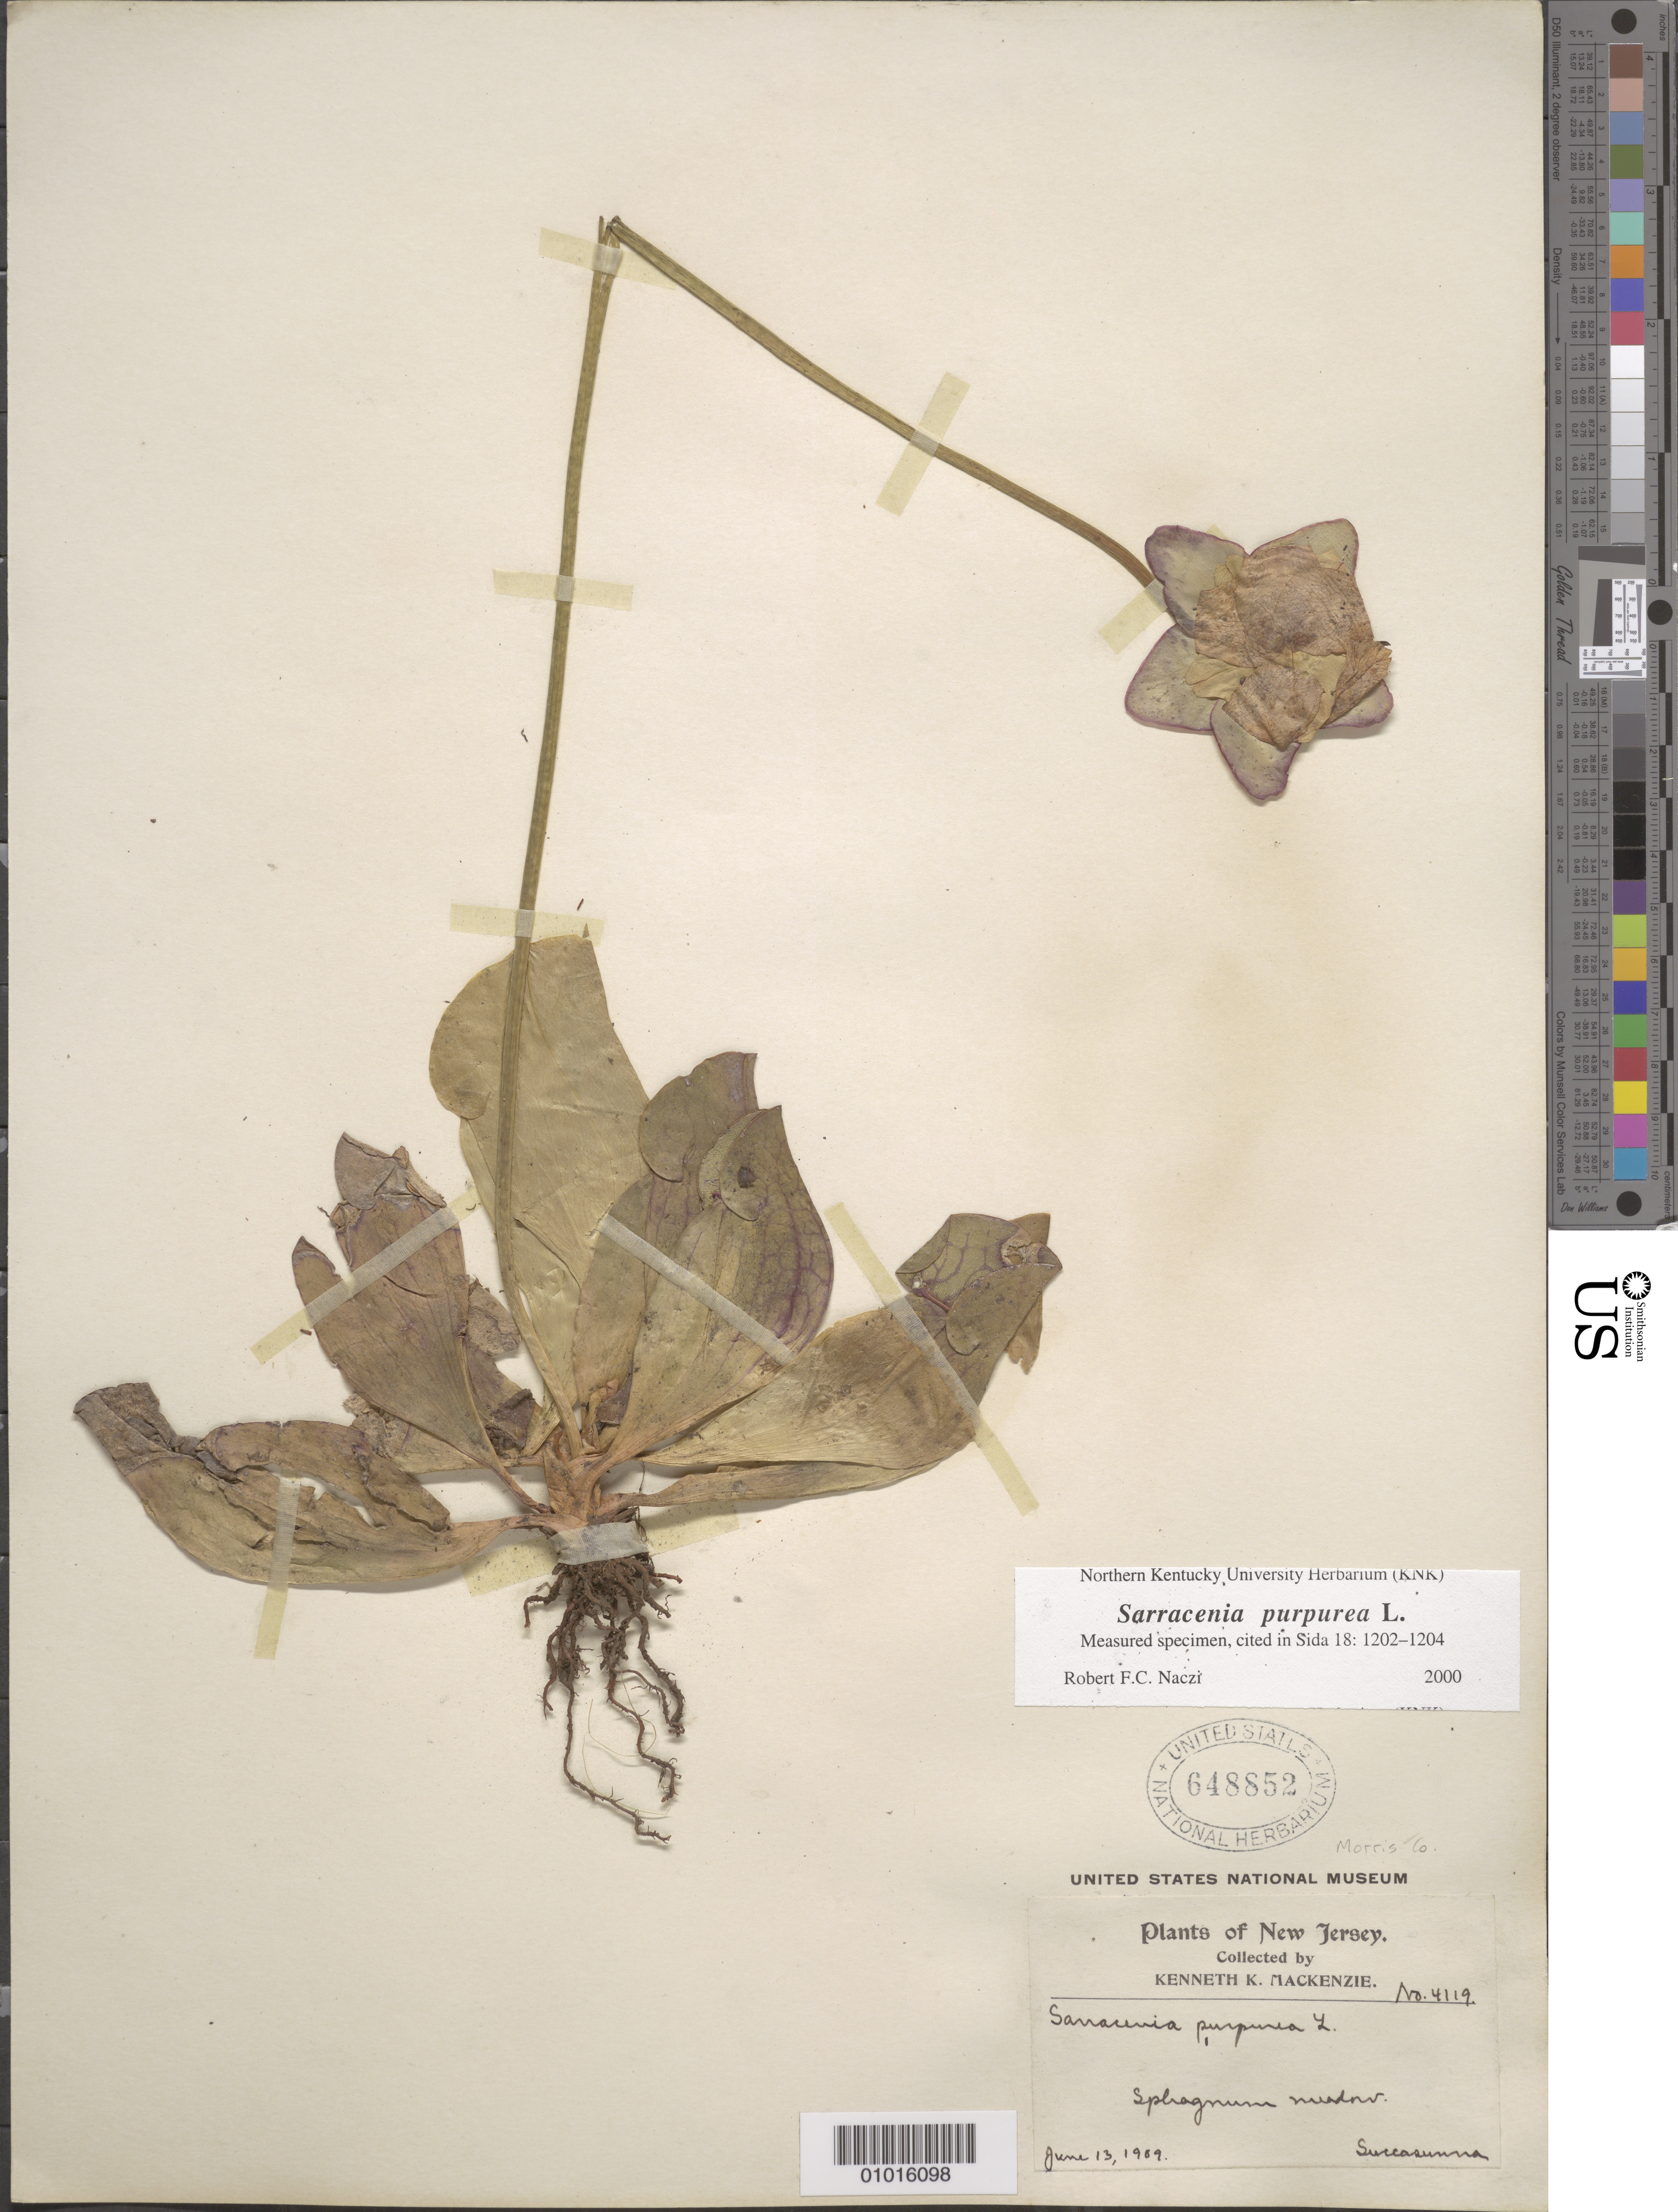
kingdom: Plantae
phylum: Tracheophyta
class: Magnoliopsida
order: Ericales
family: Sarraceniaceae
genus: Sarracenia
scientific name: Sarracenia purpurea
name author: L.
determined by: Naczi, R. F. C.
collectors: K. K. Mackenzie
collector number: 4119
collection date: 1909-06-13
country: United States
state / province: New Jersey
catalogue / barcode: US 648852